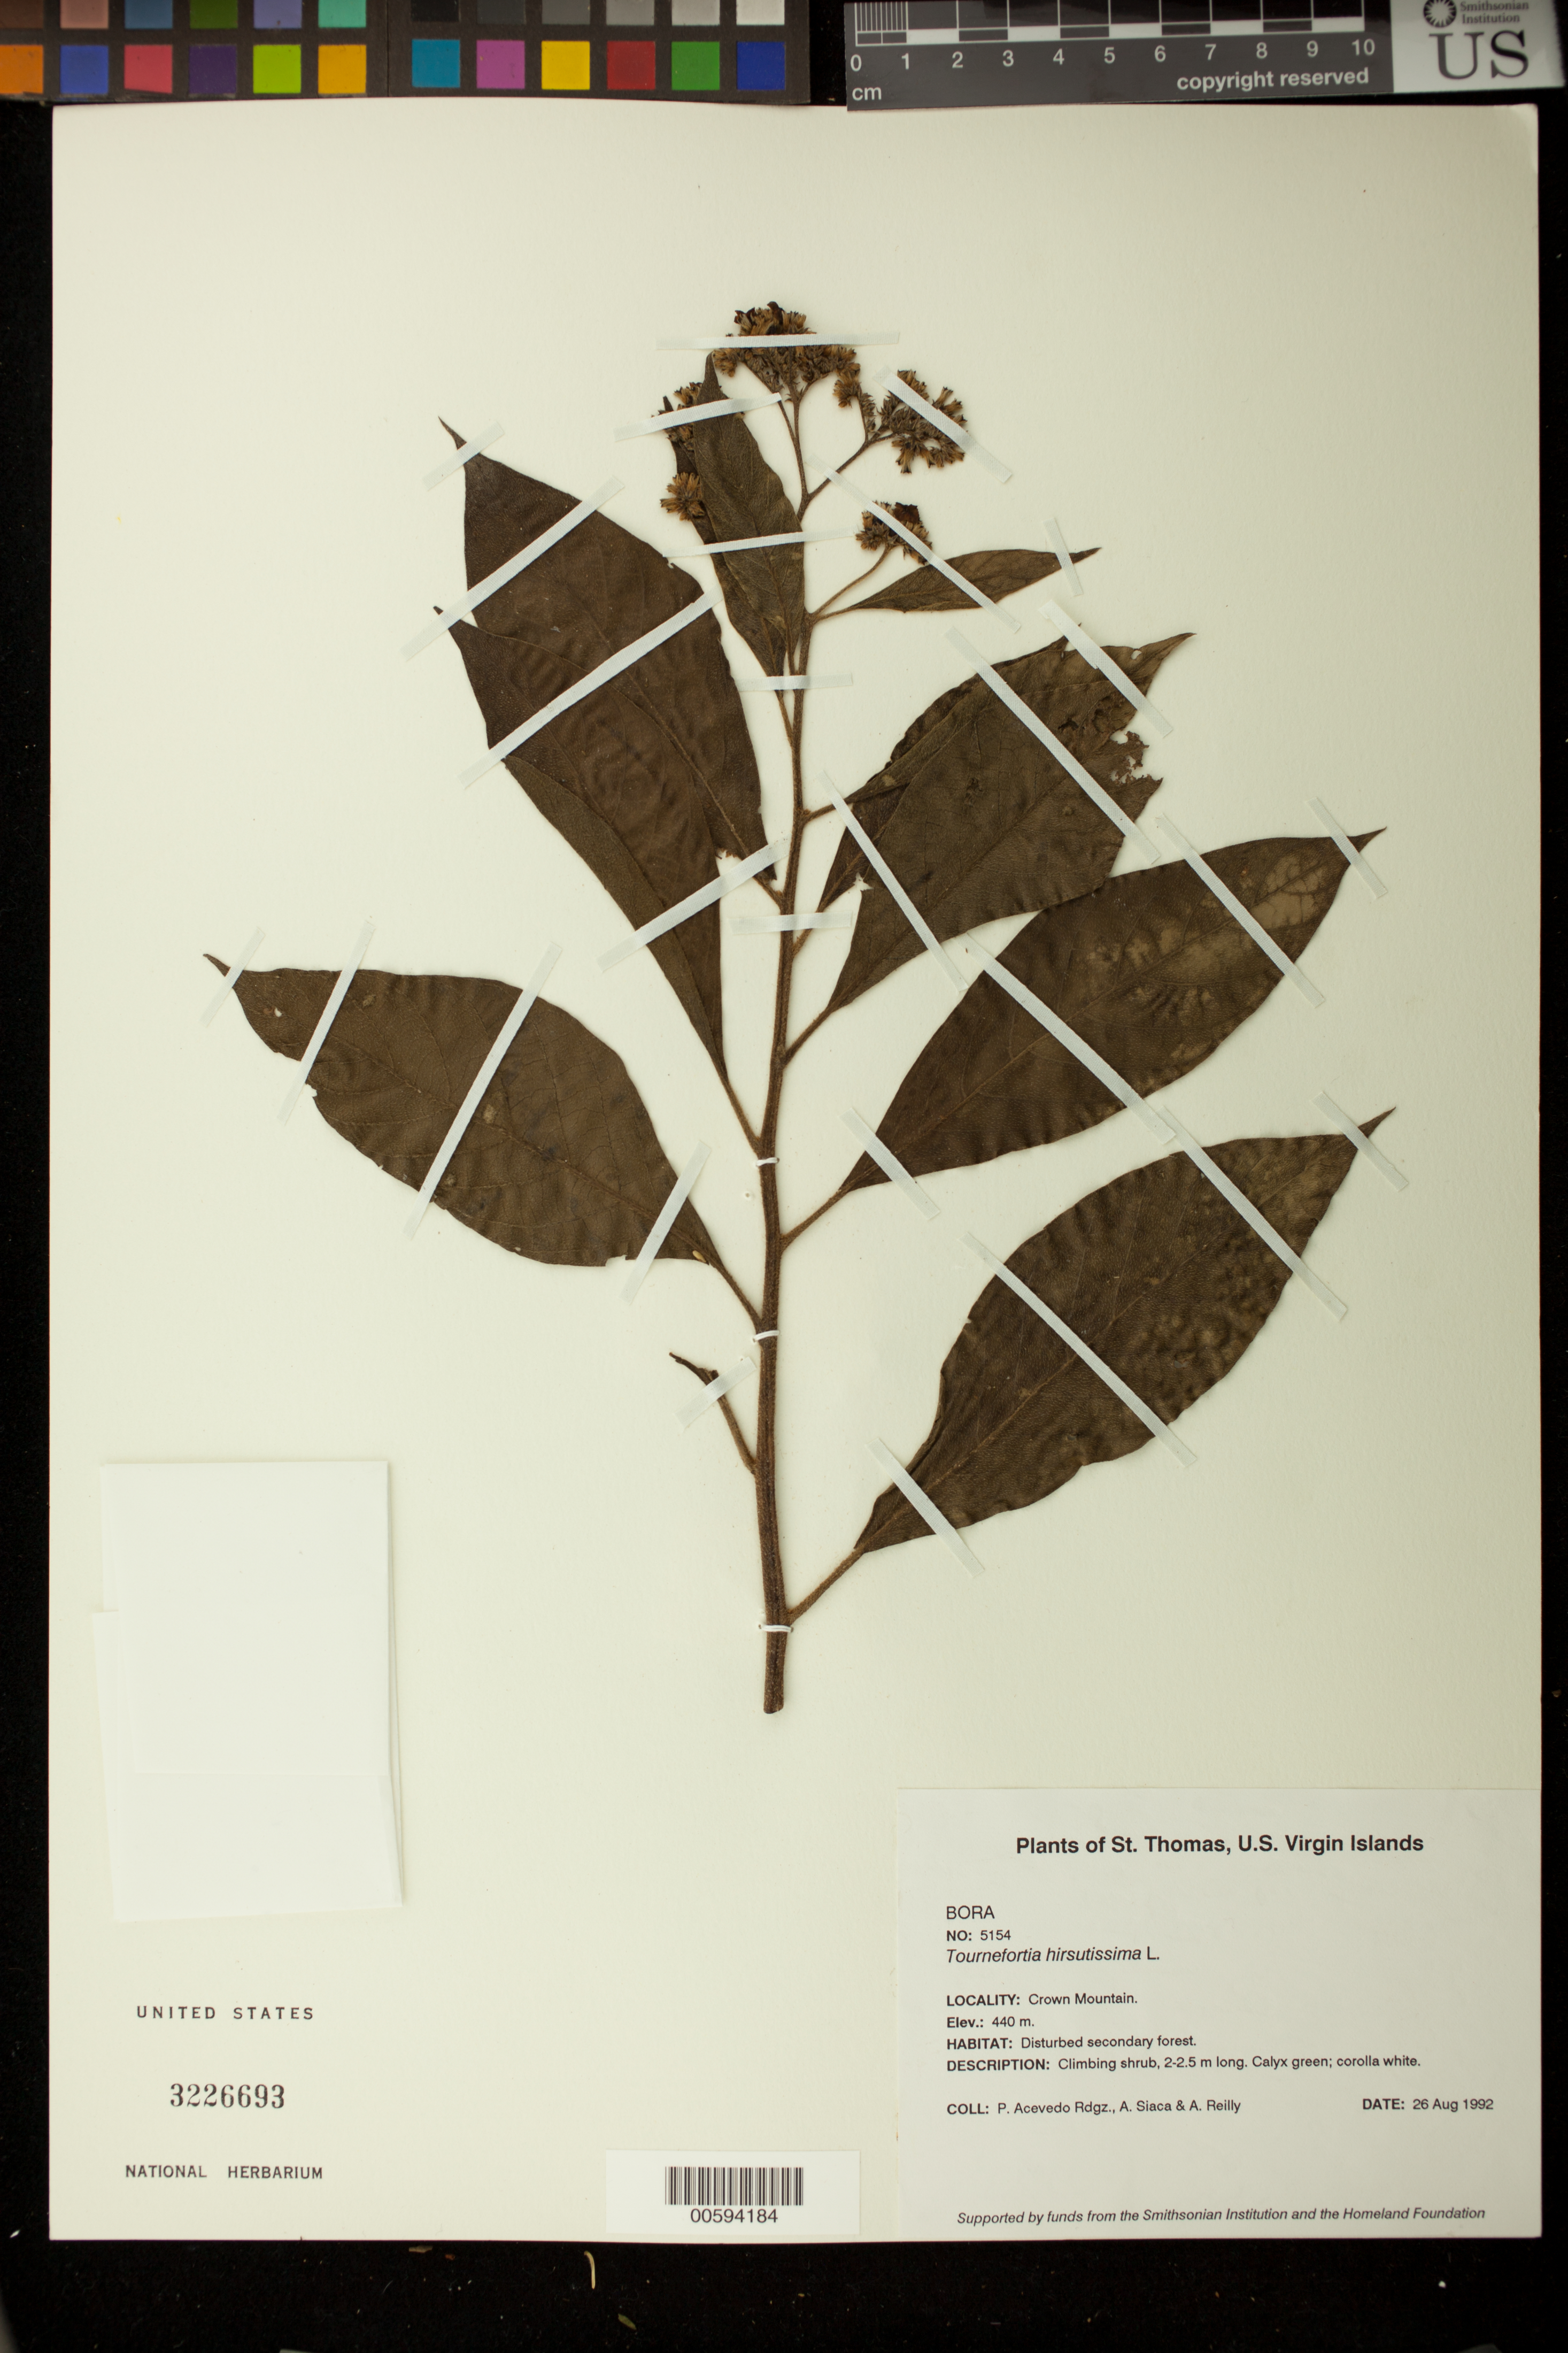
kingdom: Plantae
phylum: Tracheophyta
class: Magnoliopsida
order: Boraginales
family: Heliotropiaceae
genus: Tournefortia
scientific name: Tournefortia hirsutissima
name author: L.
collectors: P. Acevedo-Rodr., A. Siaca & A. Reilly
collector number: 5154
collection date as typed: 26 Aug 1992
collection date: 1992-08-26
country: U.S. Virgin Islands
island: St. Thomas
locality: Crown Mountain.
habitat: Disturbed secondary forest.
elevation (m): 440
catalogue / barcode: US 3226693